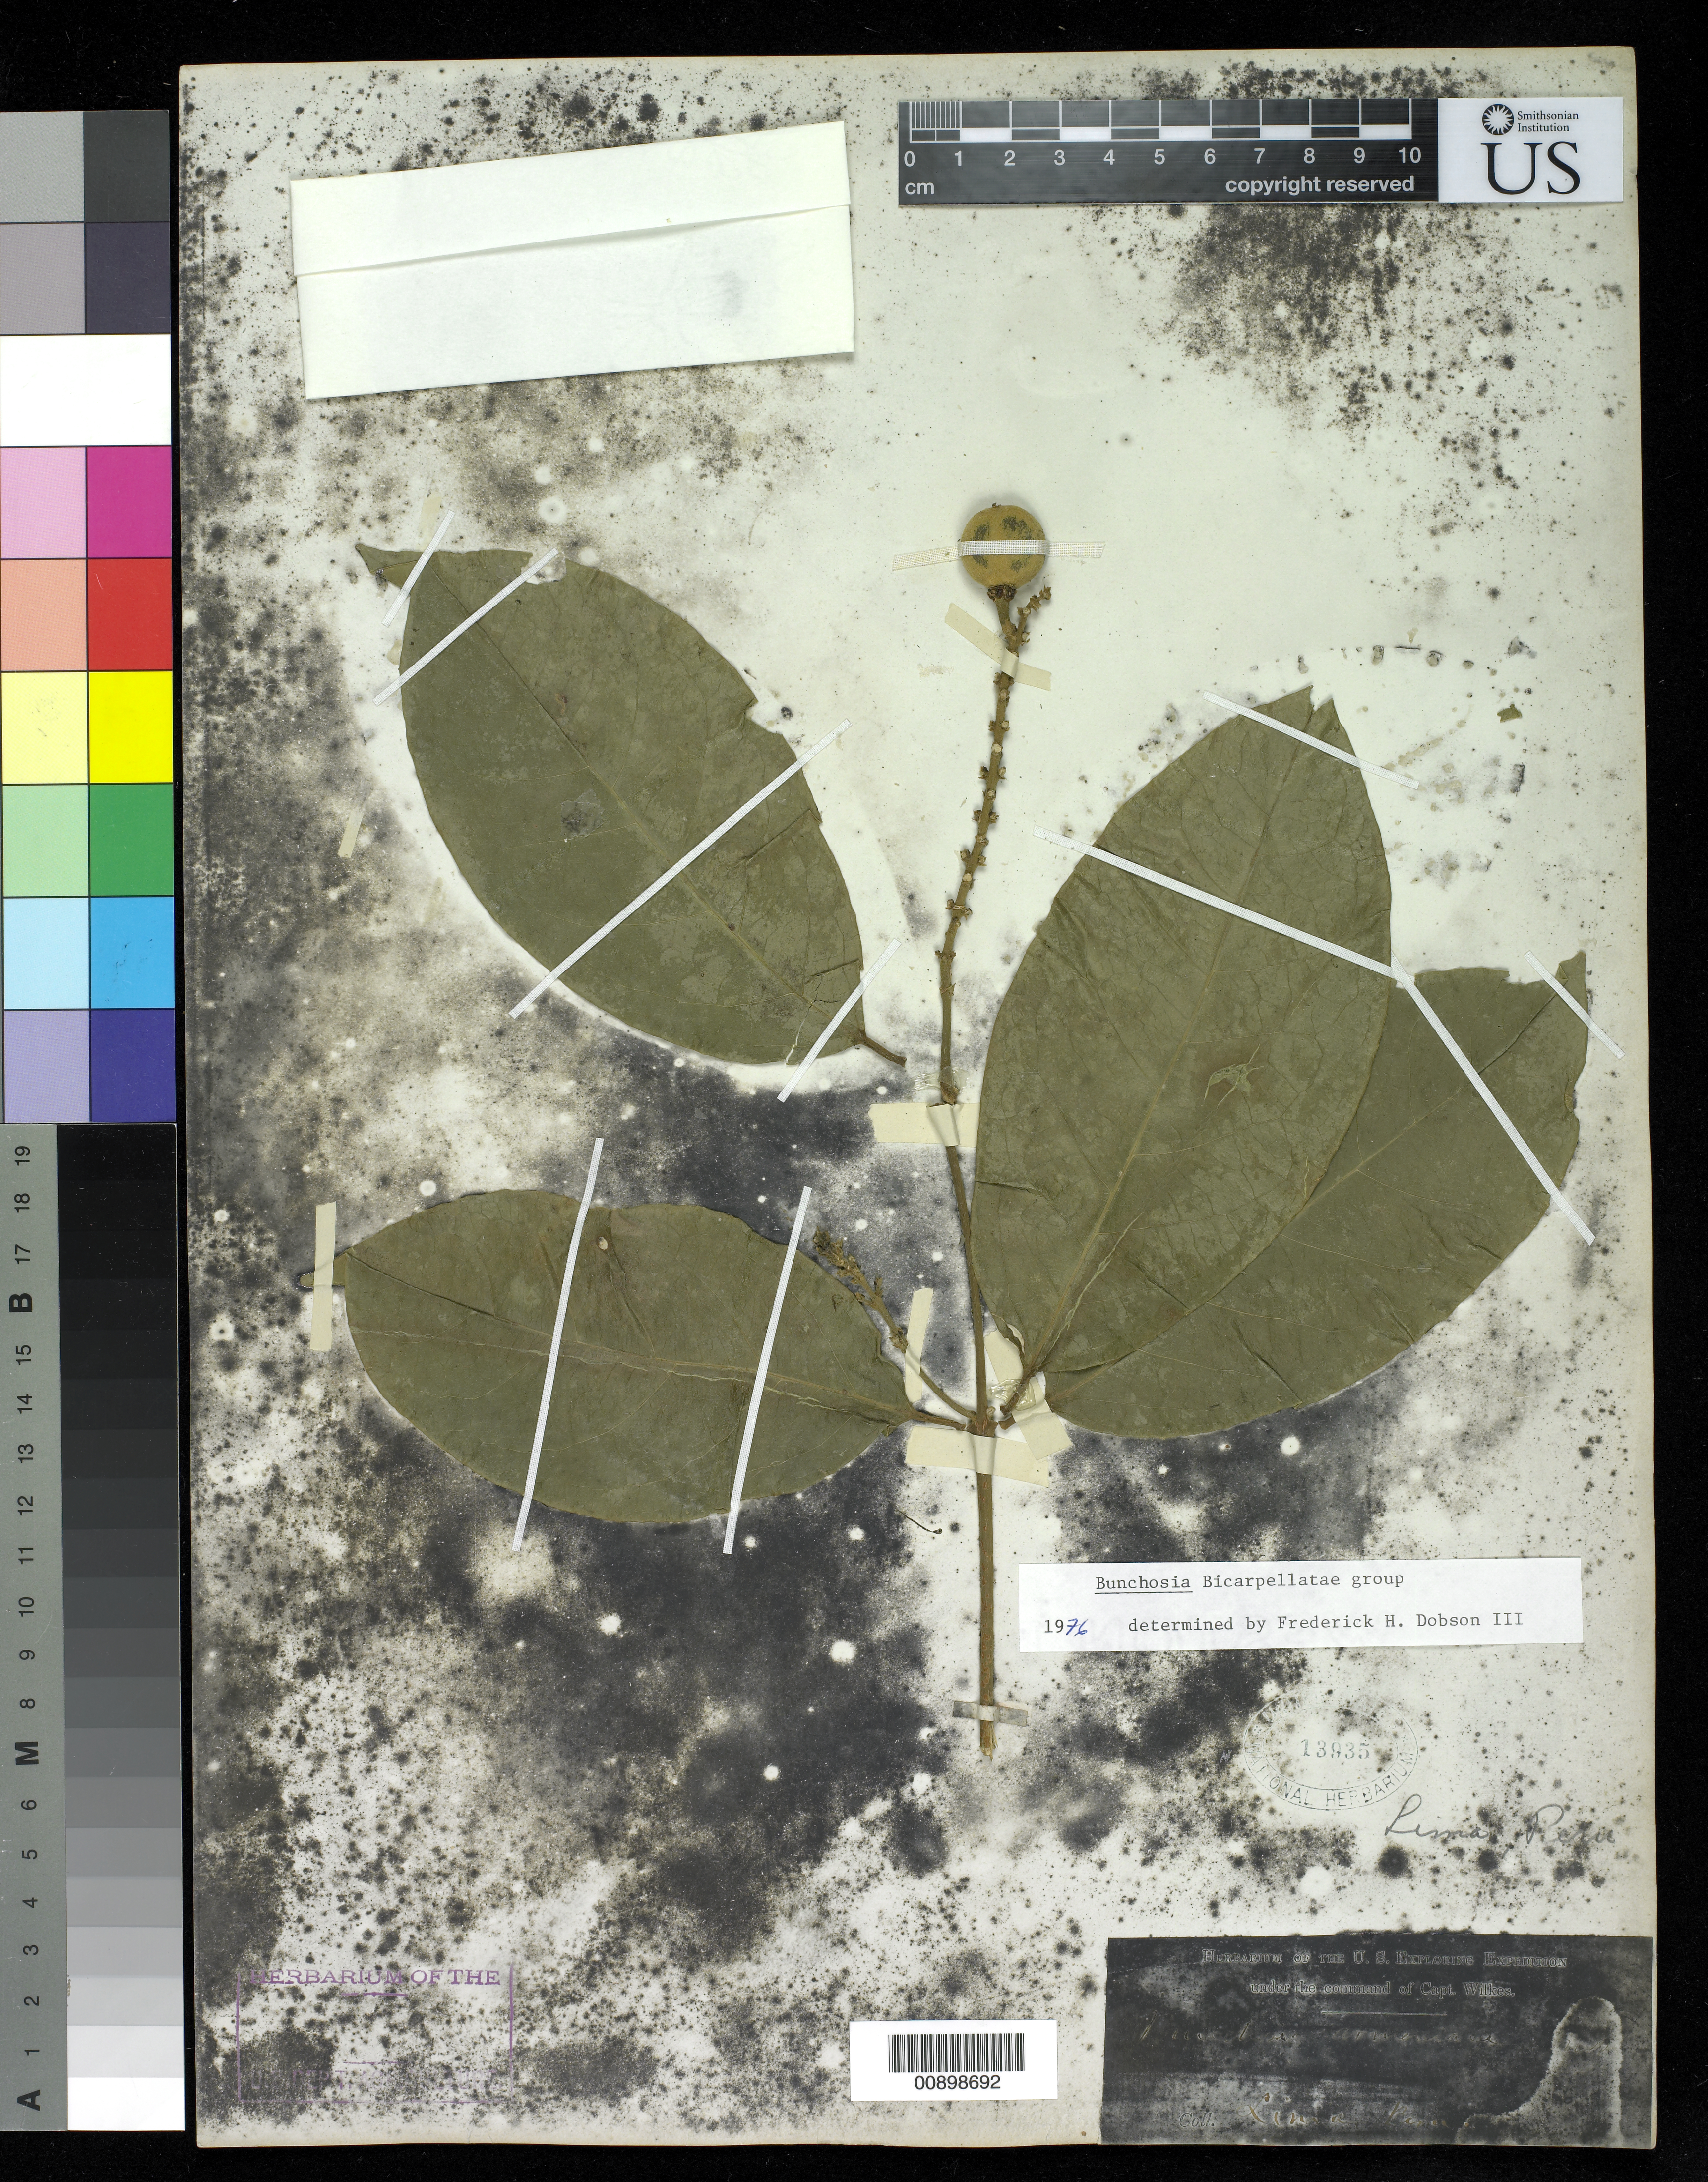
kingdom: Plantae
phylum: Tracheophyta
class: Magnoliopsida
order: Malpighiales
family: Malpighiaceae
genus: Bunchosia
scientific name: Bunchosia armeniaca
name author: (Cav.) DC.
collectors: Wilkes Explor. Exped.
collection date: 1838/1842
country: Peru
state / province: Lima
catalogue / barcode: US 13935